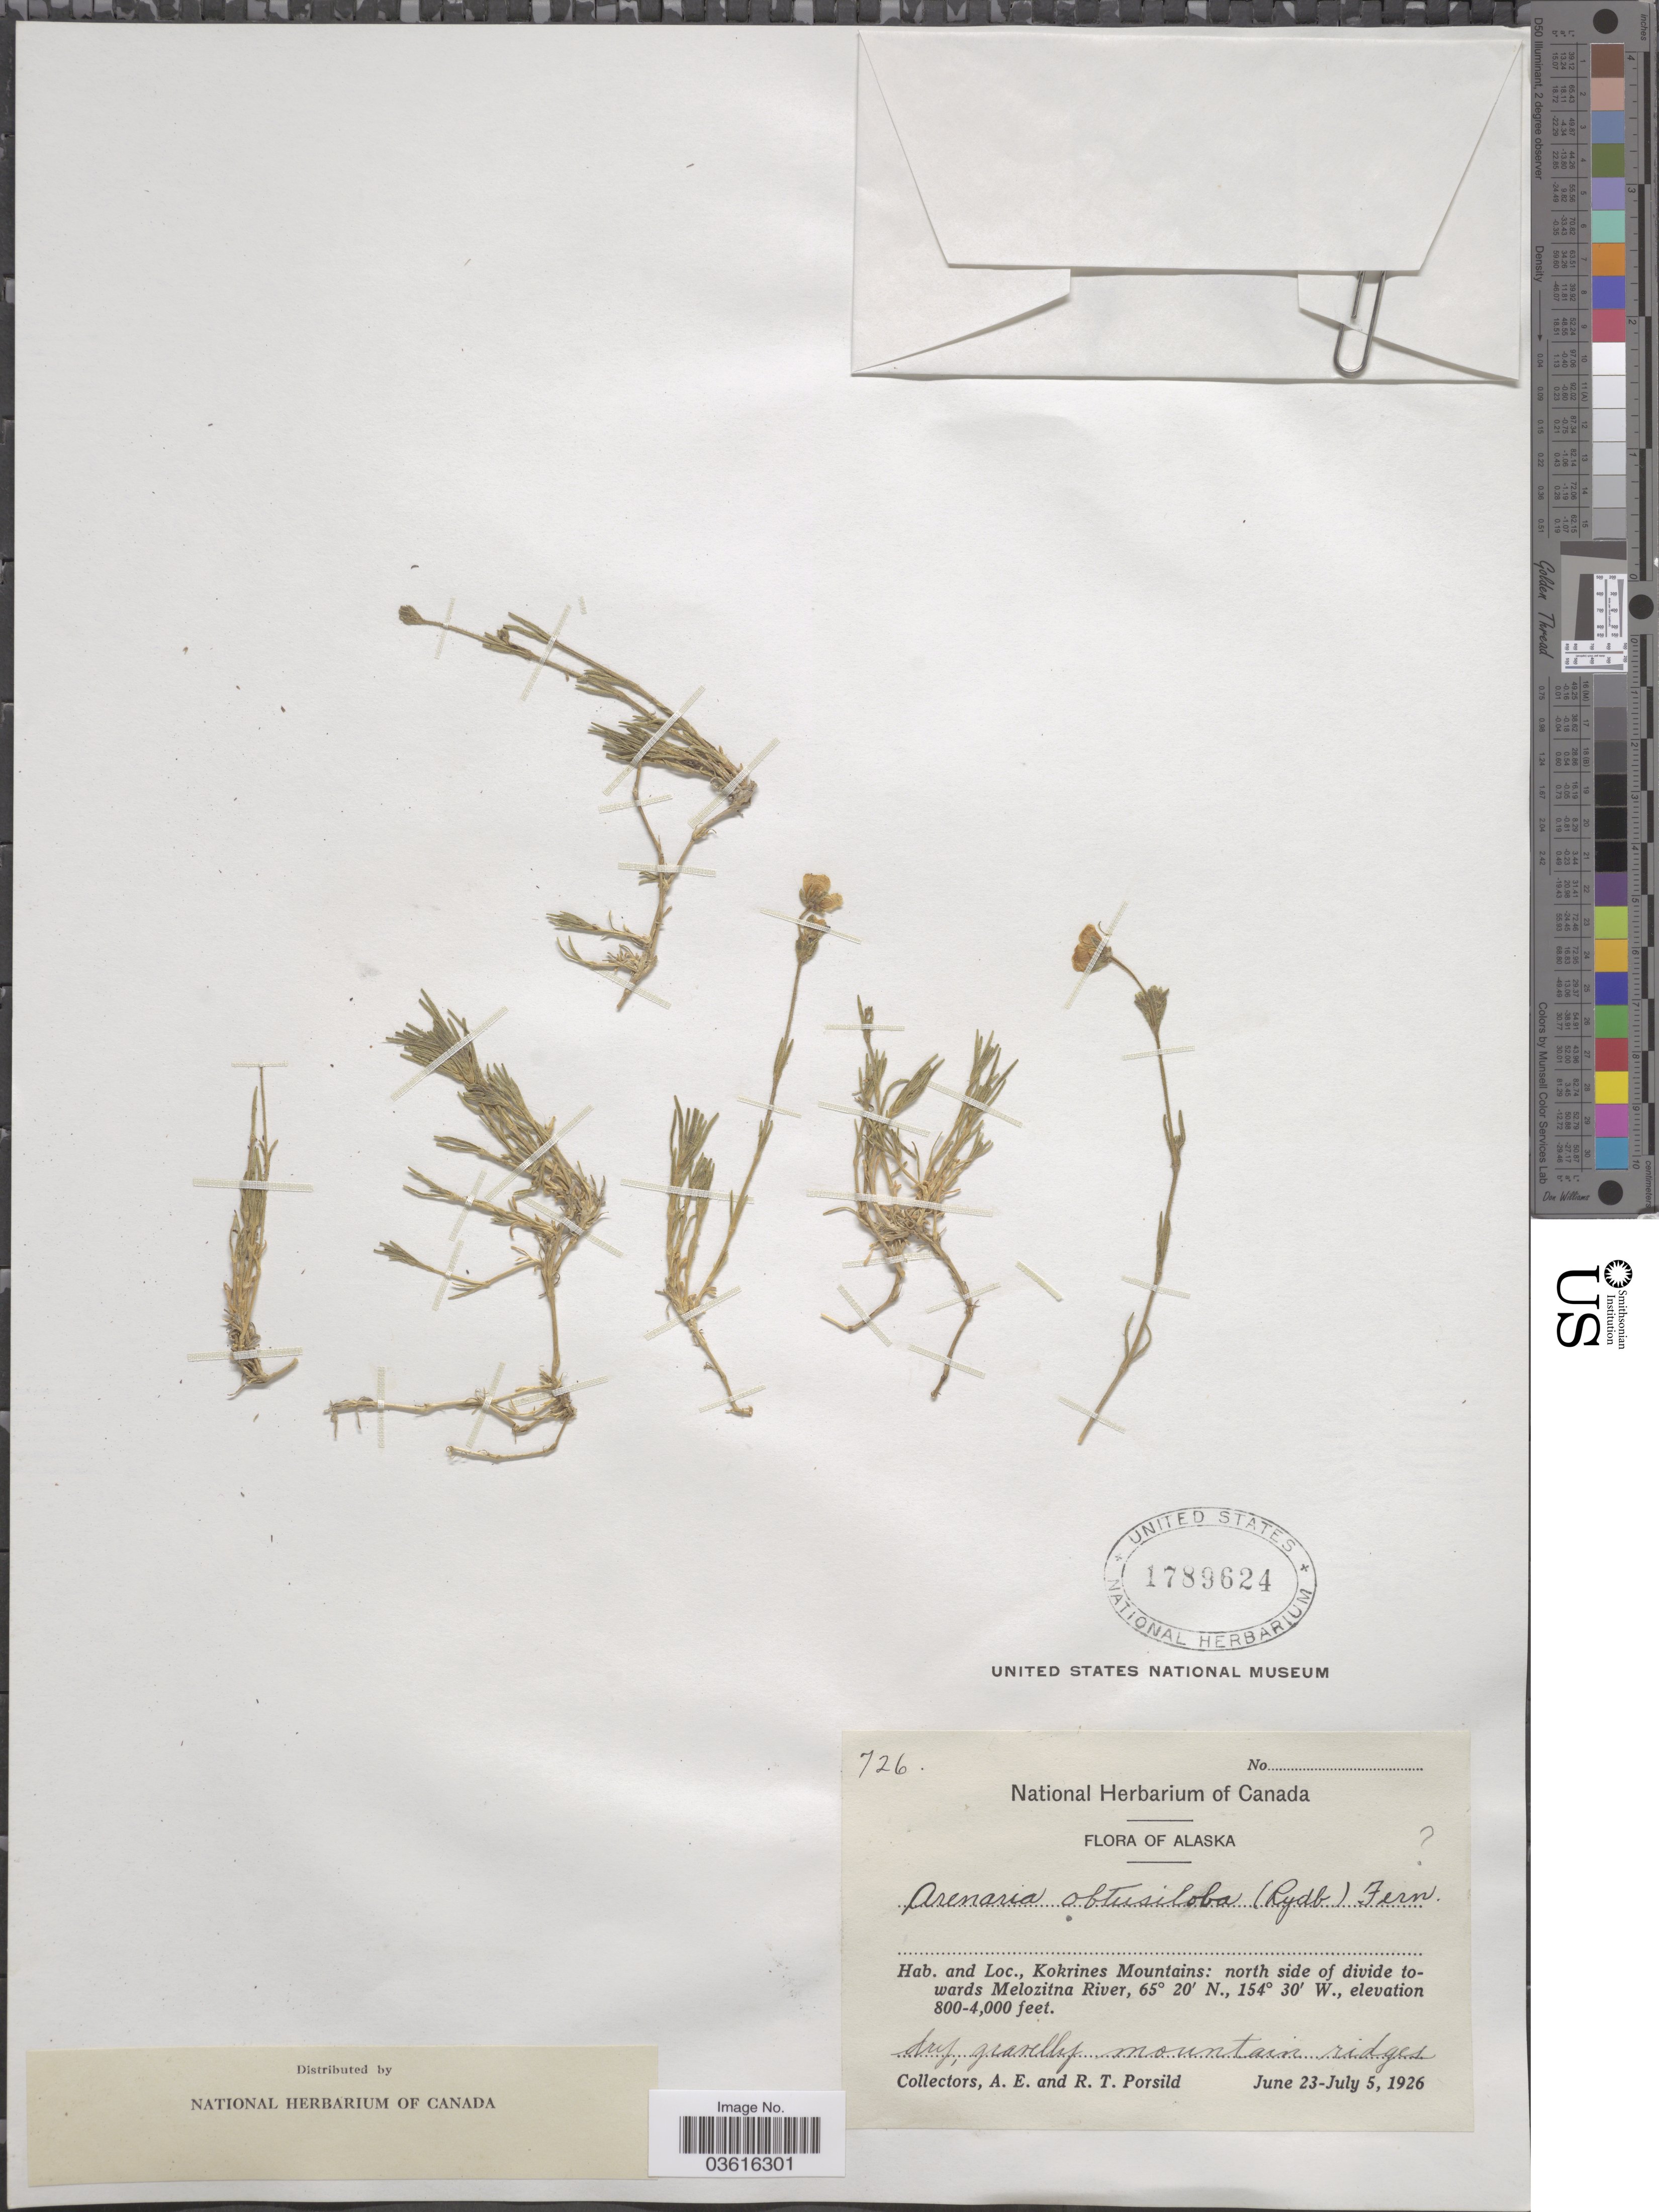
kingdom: Plantae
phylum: Tracheophyta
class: Magnoliopsida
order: Caryophyllales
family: Caryophyllaceae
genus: Cherleria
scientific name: Cherleria arctica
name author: (Steven ex Ser.) A.J. Moore & Dillenb.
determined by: Strong, Mark T., (BOT), Smithsonian Institution - National Museum of Natural History (UNITED STATES)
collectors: A. E. Porsild & R. T. Porsild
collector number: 726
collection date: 1926-06-23/1926-07-05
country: United States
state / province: Alaska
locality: Kokrines Mountains: north side of divide towards Melozitna River.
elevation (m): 244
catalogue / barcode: US 1789624